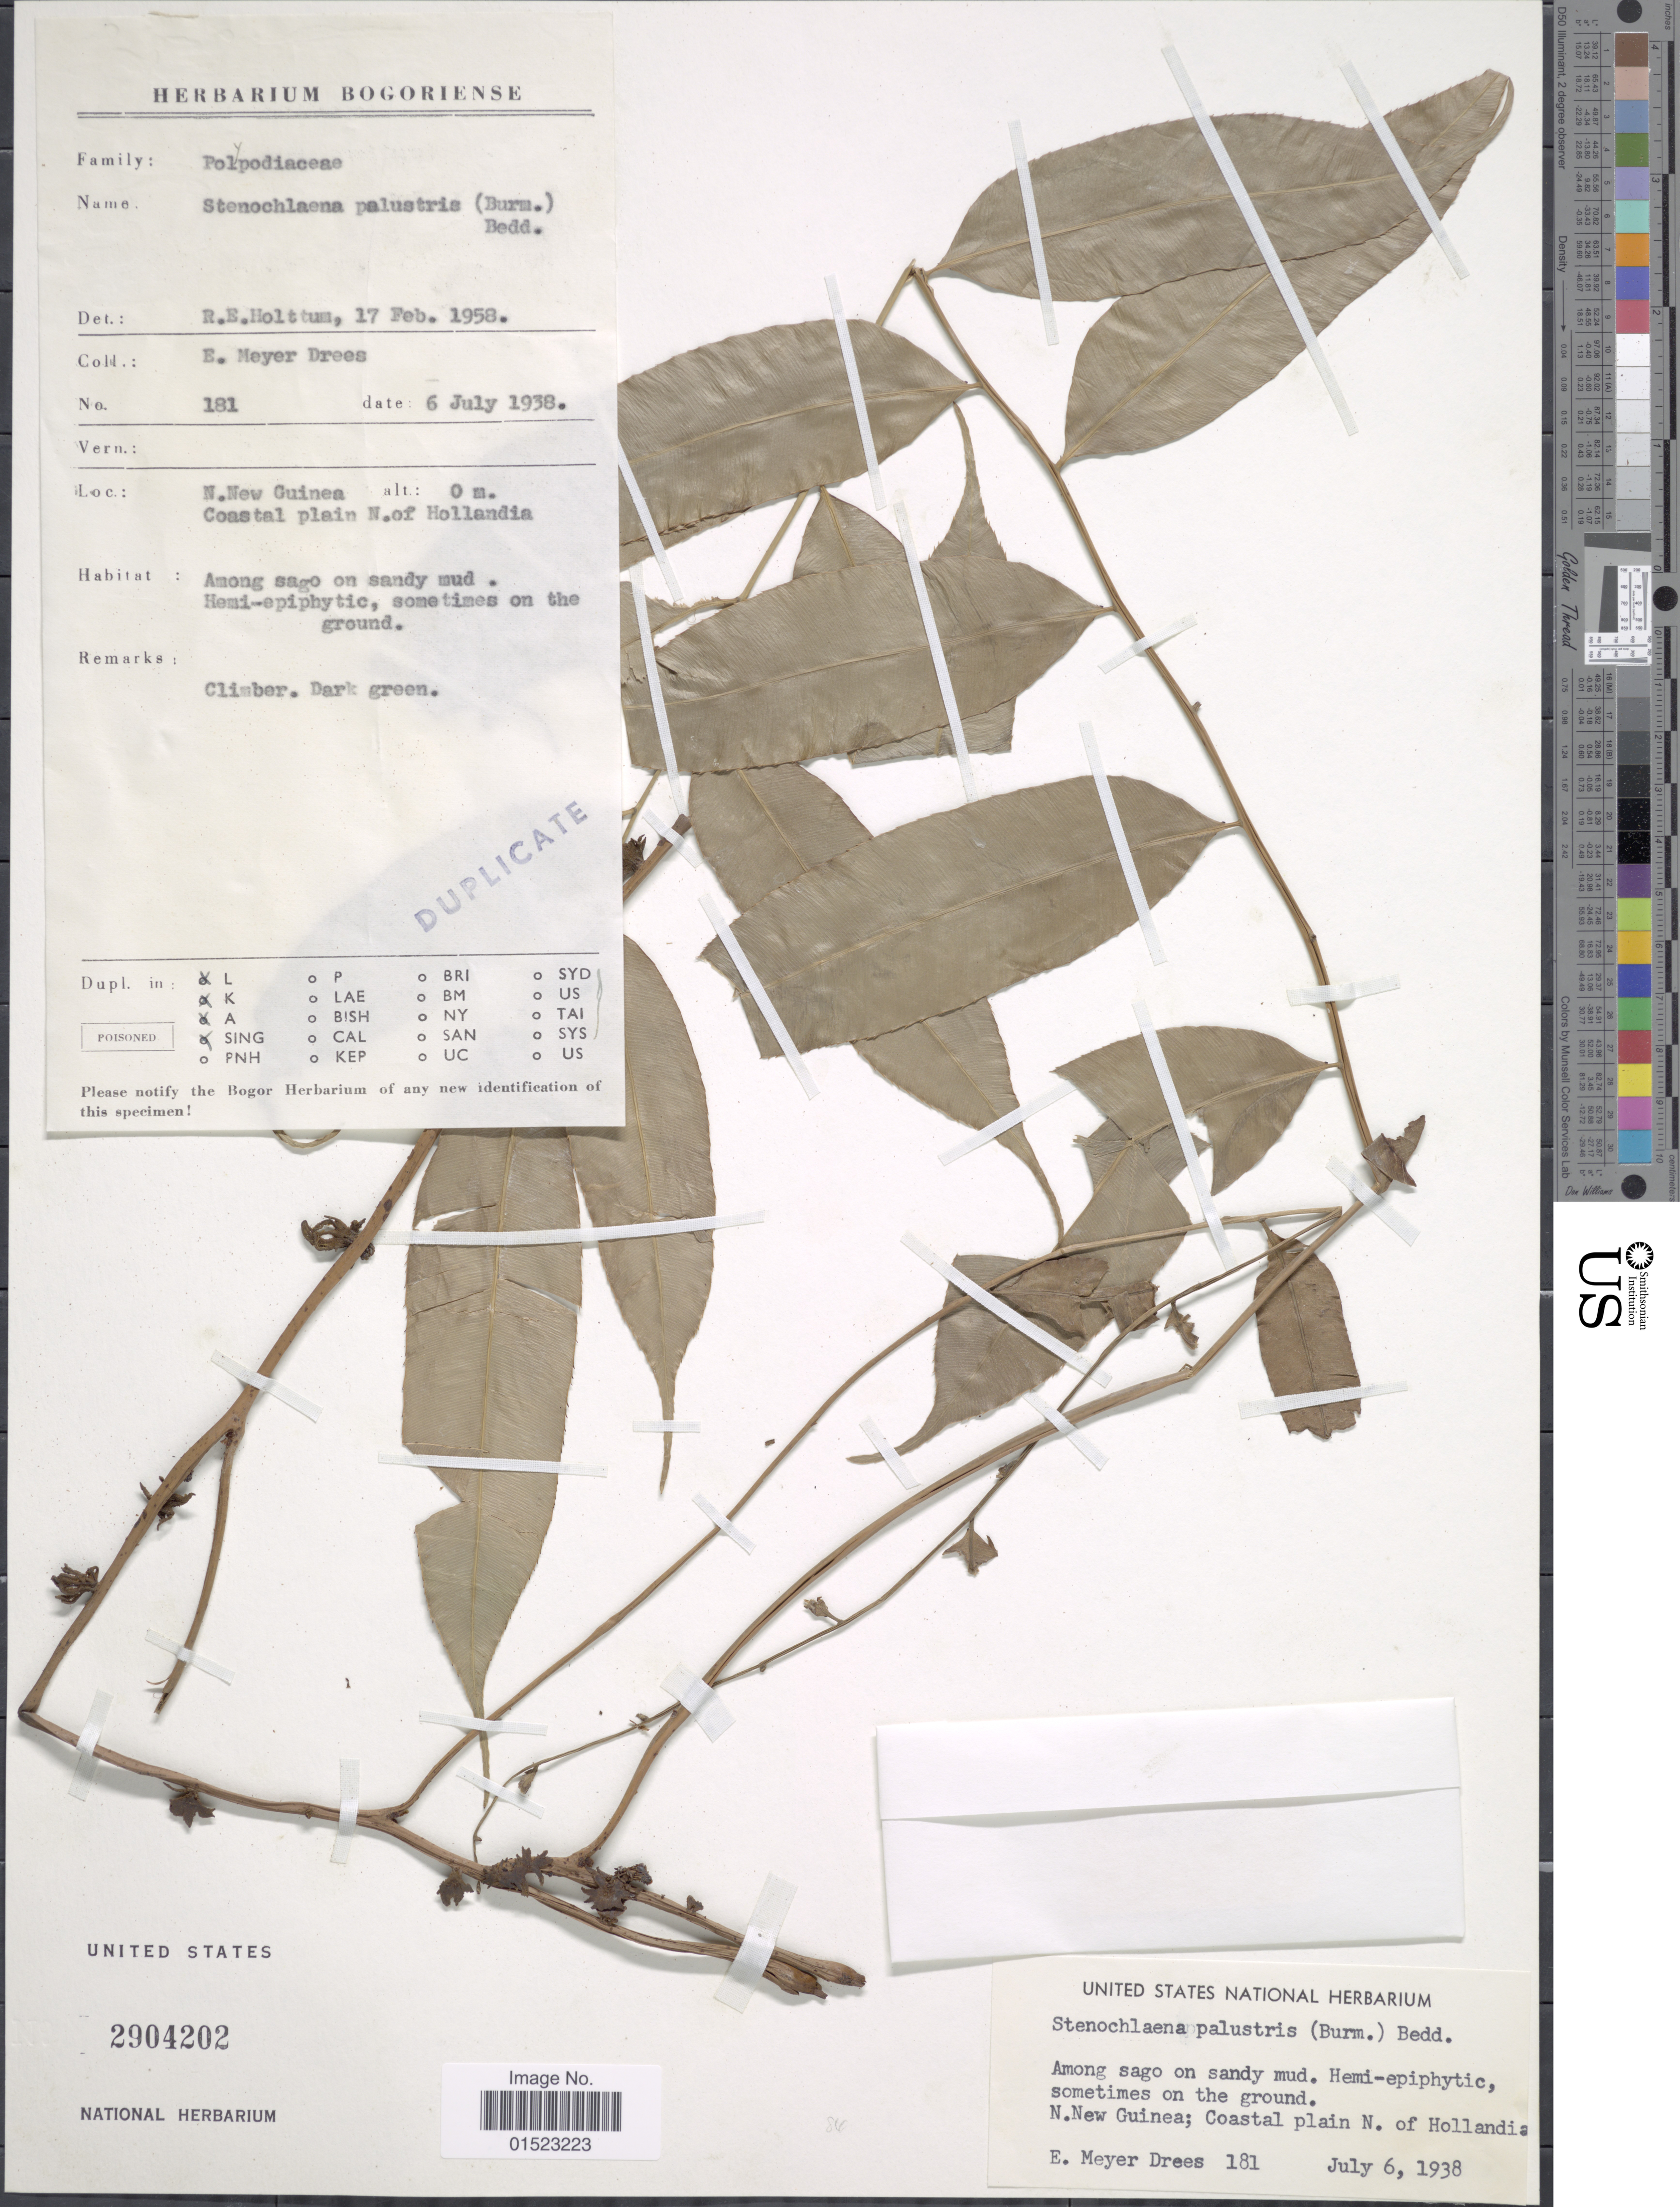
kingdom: Plantae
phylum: Tracheophyta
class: Polypodiopsida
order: Polypodiales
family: Blechnaceae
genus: Stenochlaena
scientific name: Stenochlaena palustris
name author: (Burm. f.) Bedd.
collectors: E. Meijer-Drees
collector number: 181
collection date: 1938-07-06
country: Papua New Guinea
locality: N. New Guinea, Coastal plain N. of Hollandia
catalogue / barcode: US 2904202